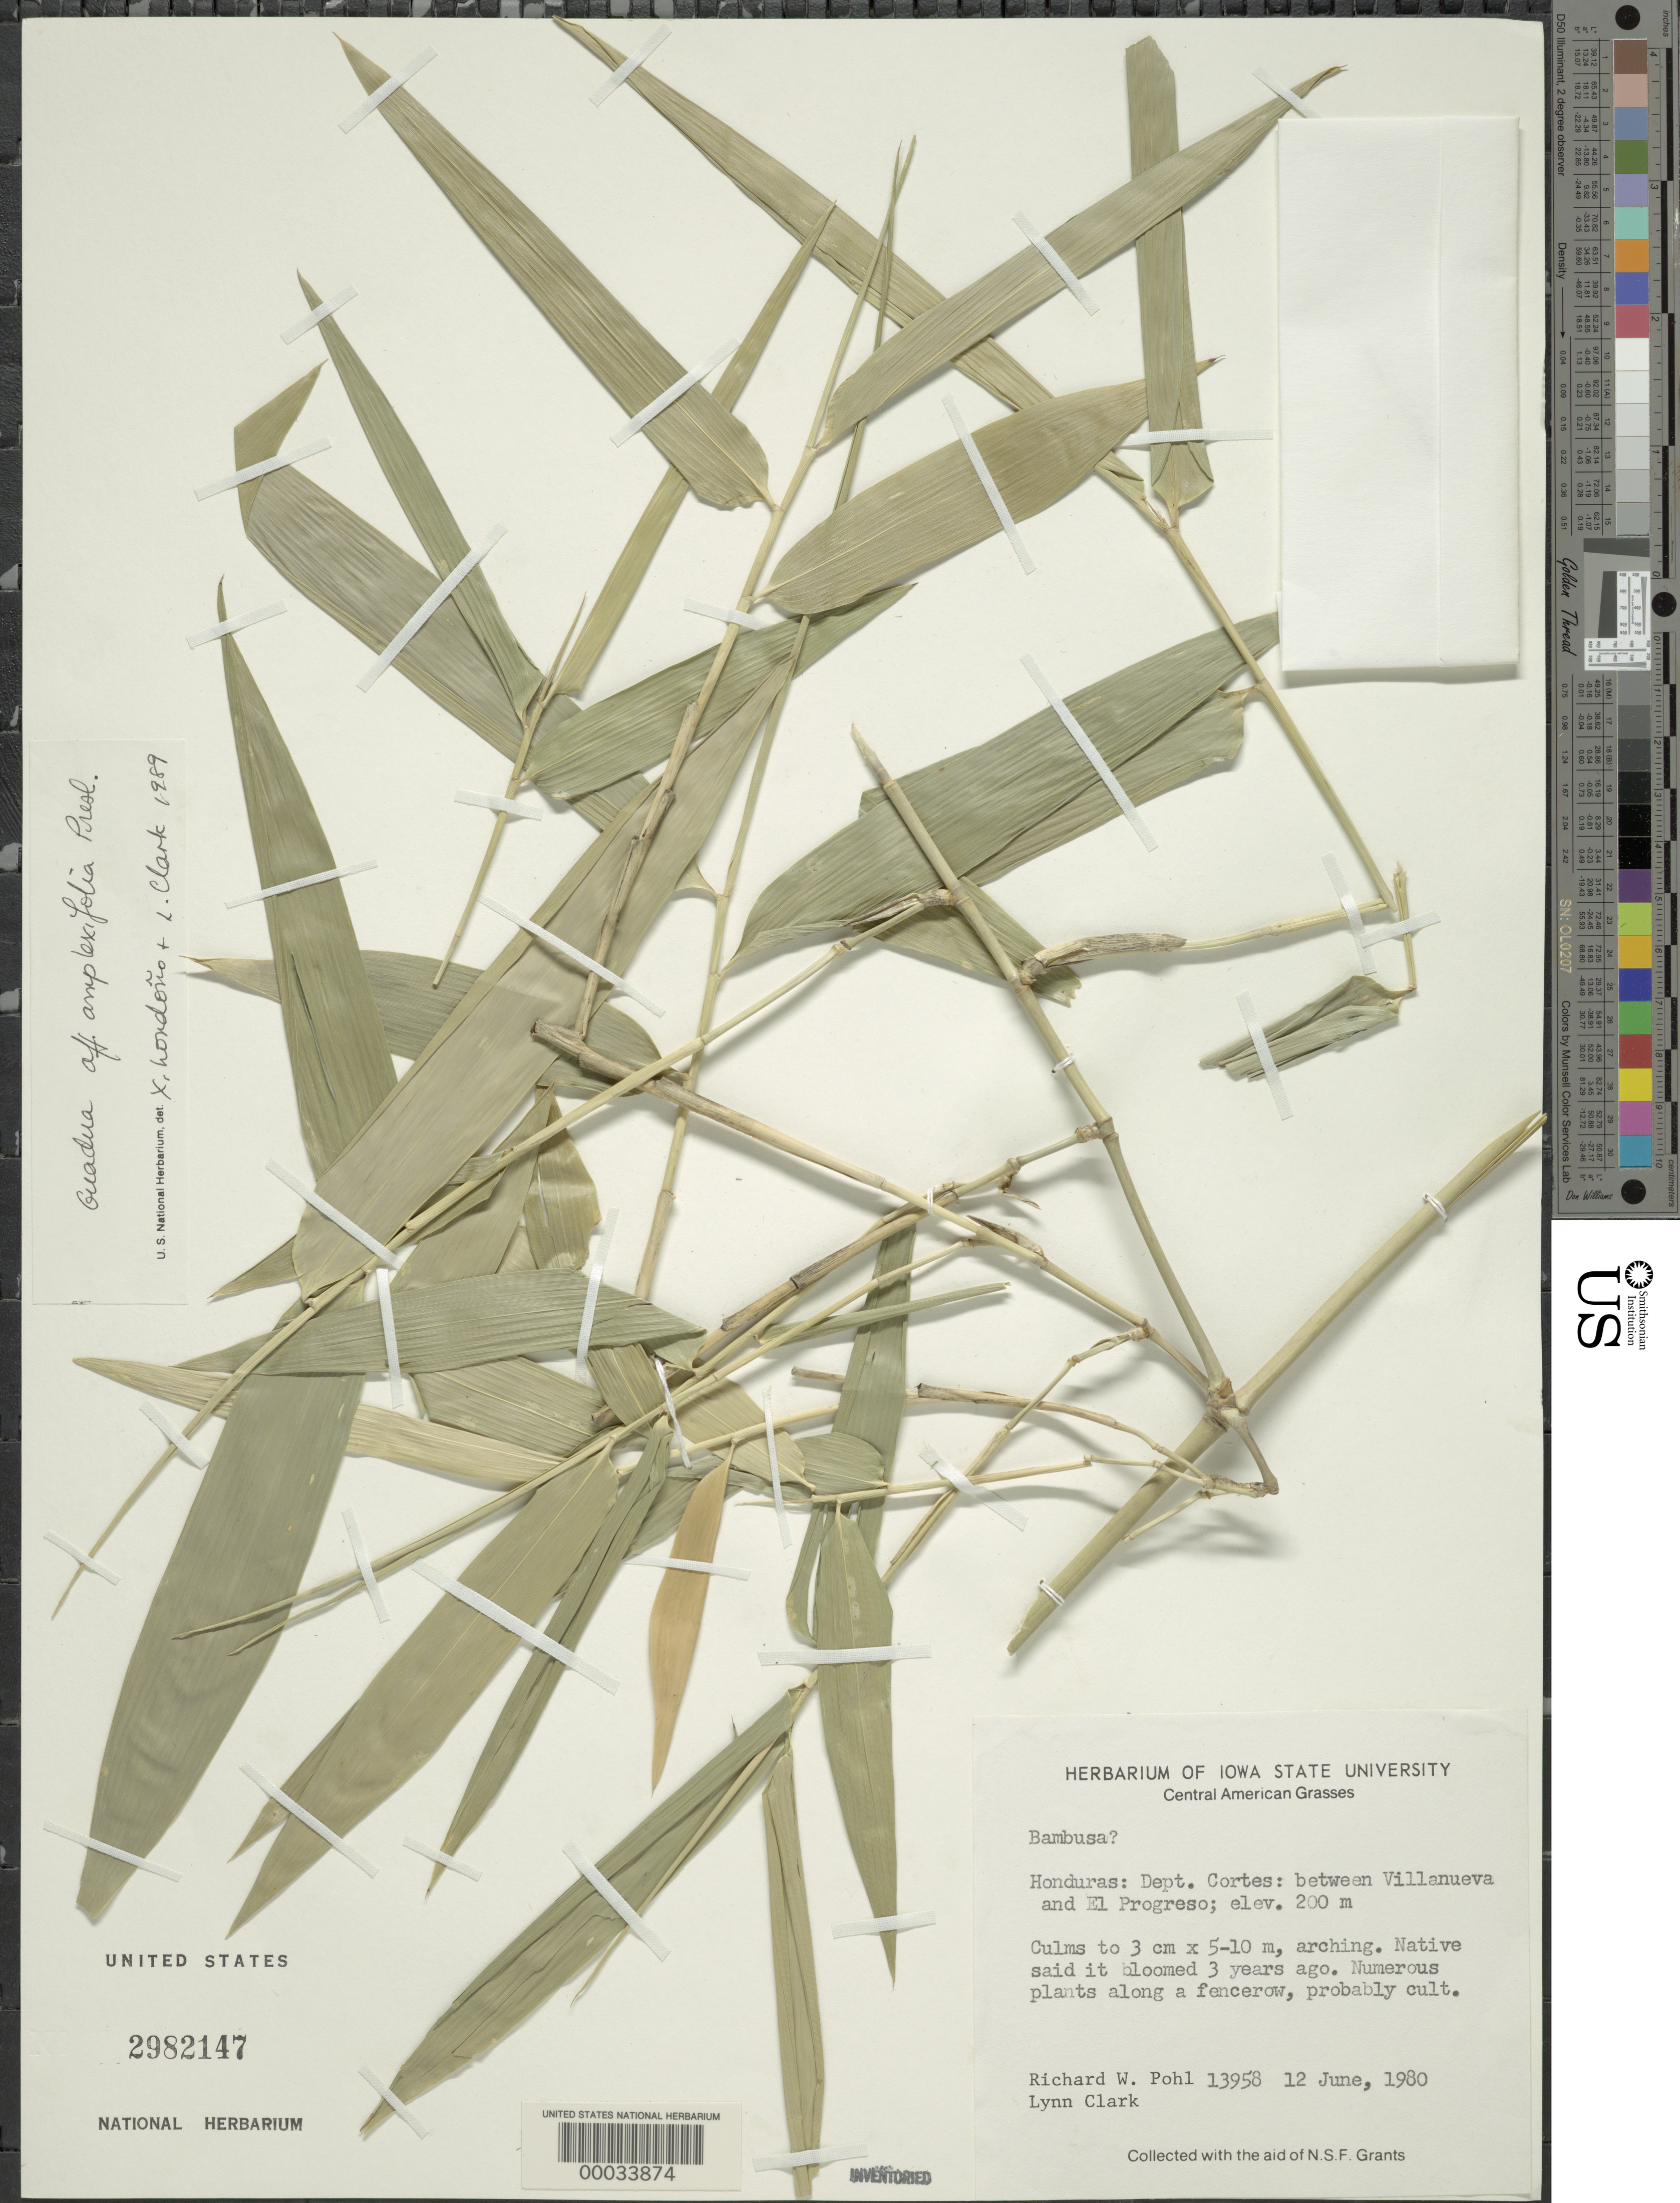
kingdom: Plantae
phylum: Tracheophyta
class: Liliopsida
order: Poales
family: Poaceae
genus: Guadua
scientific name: Guadua amplexifolia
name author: J. Presl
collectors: R. W. Pohl & L. G. Clark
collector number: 13958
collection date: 1980-06-12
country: Honduras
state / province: Cortés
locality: Between Villanueva and El Progreso.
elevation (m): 200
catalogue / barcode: US 2982147